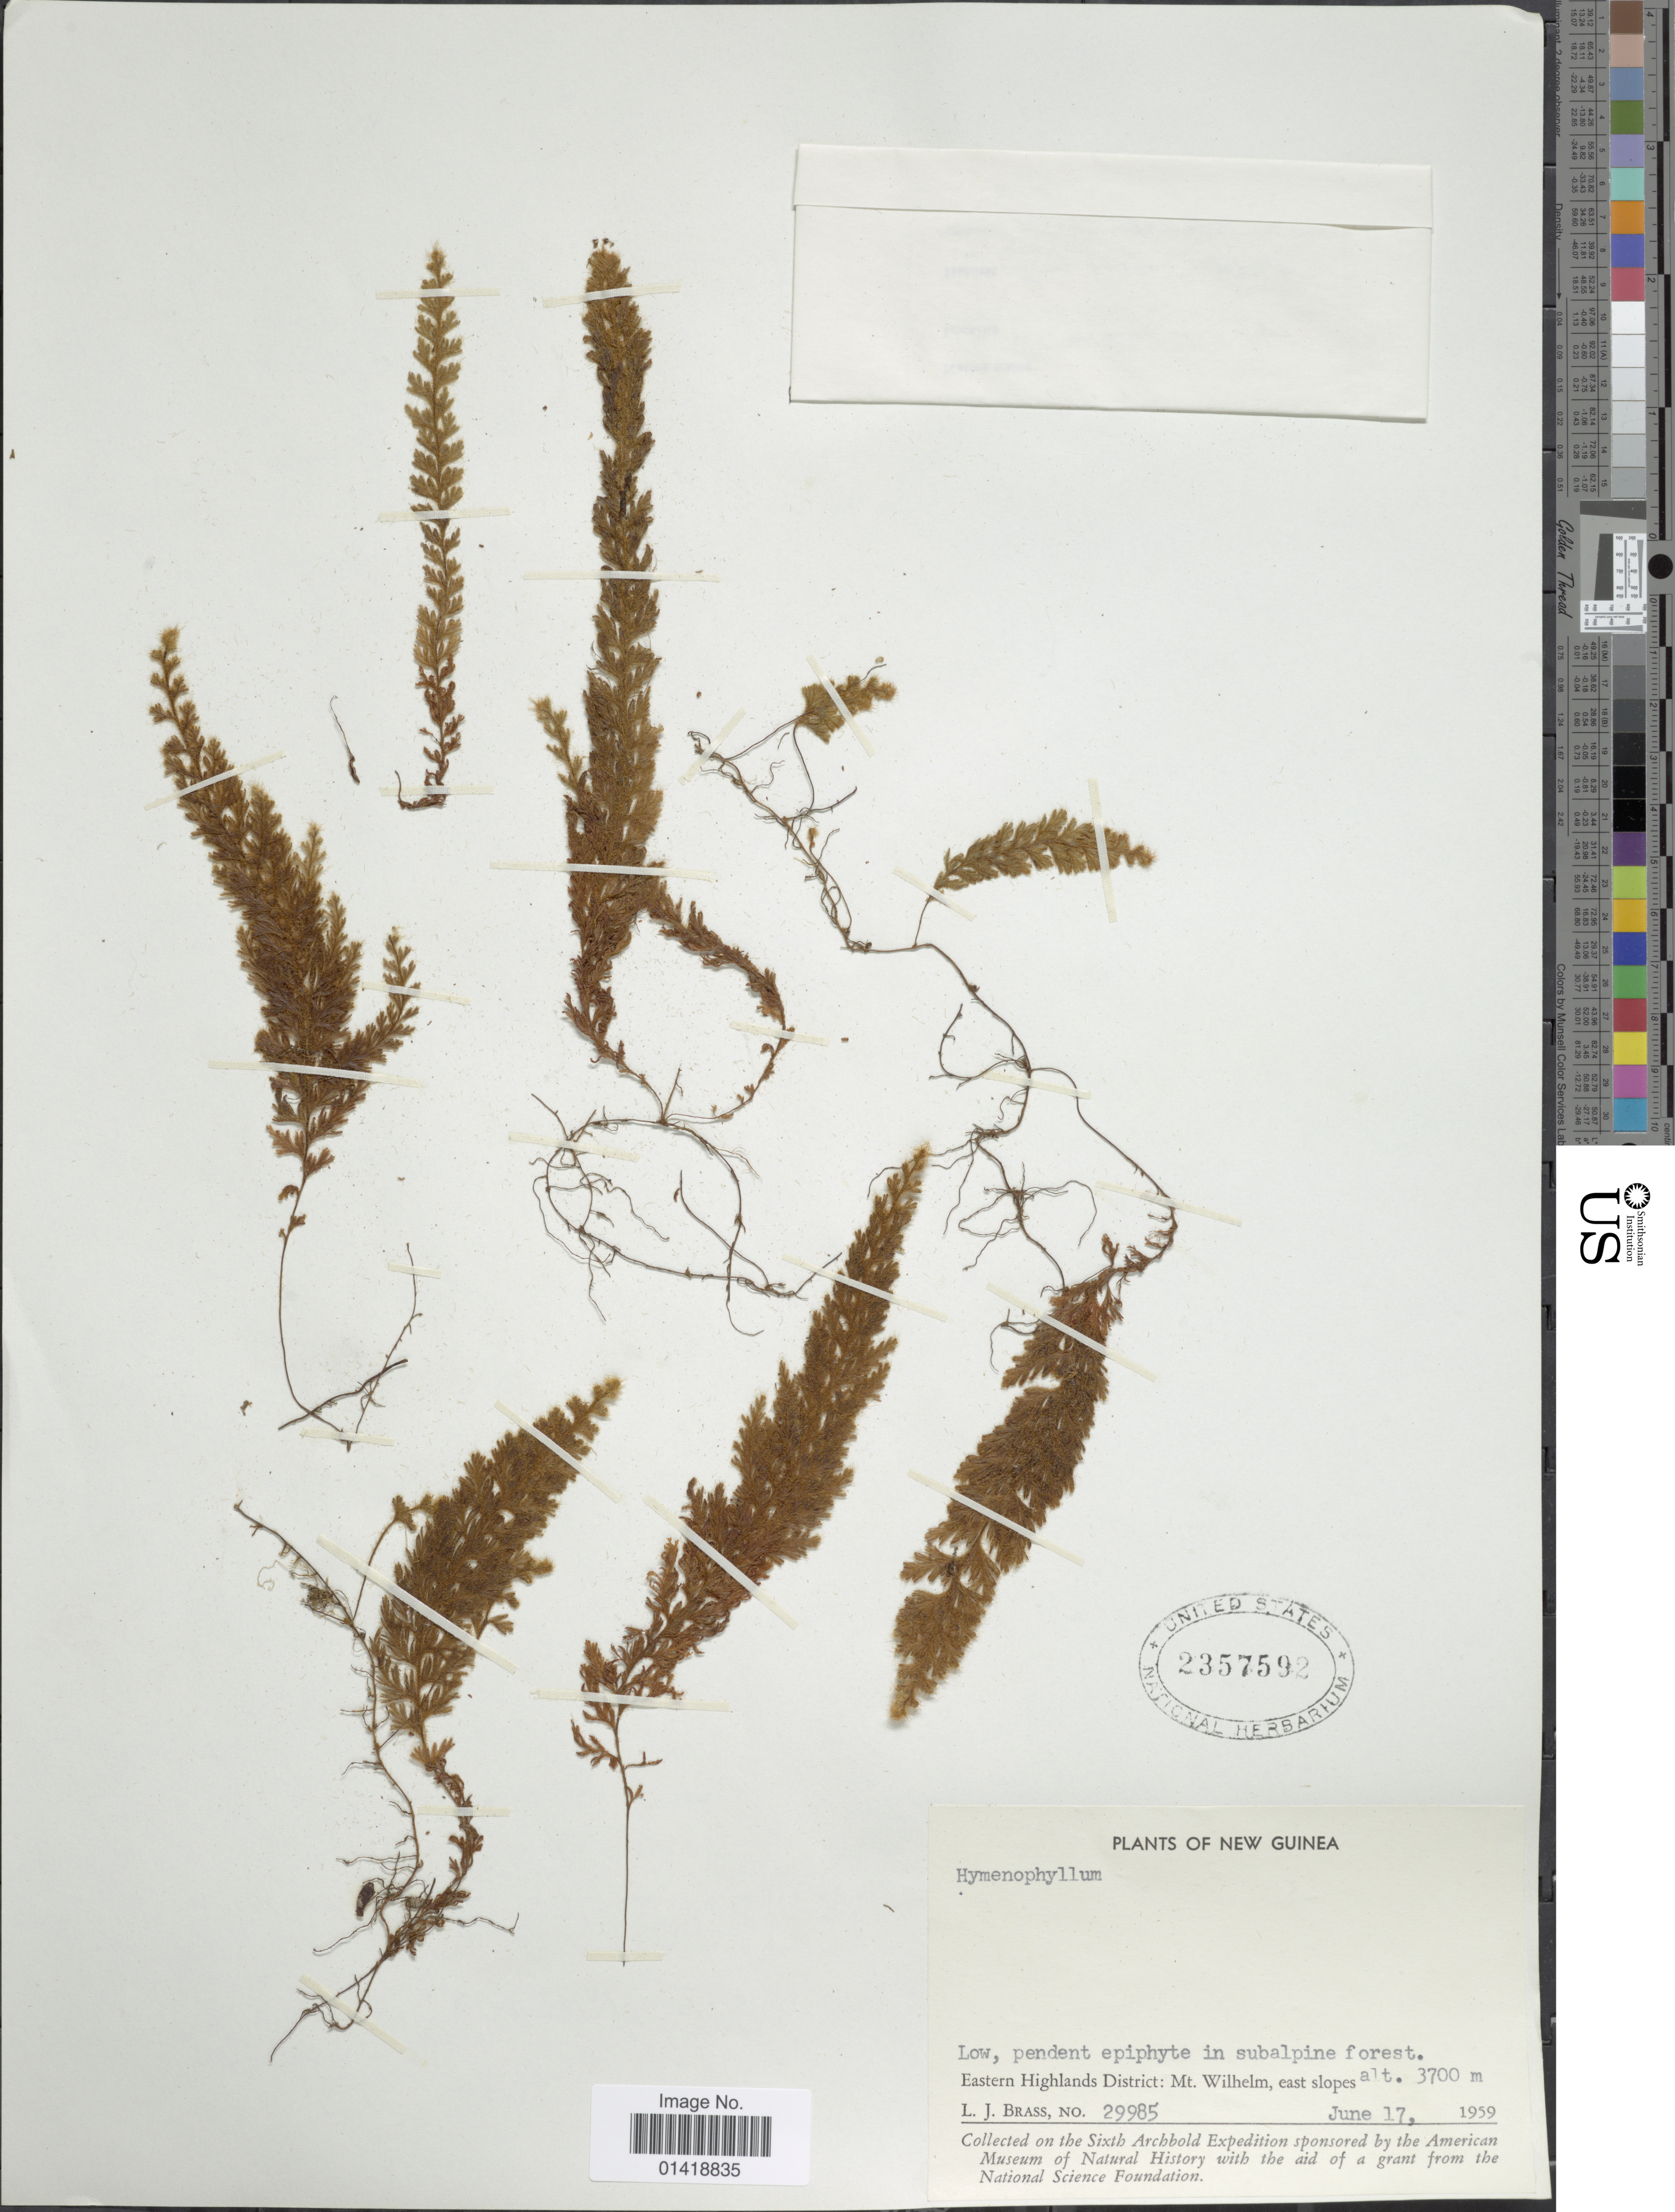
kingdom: Plantae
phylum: Tracheophyta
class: Polypodiopsida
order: Hymenophyllales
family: Hymenophyllaceae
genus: Hymenophyllum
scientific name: Hymenophyllum sp.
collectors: L. J. Brass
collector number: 29985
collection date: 1959-06-17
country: Papua New Guinea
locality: New Guinea. Eastern Highlands District: Mt. Wilhelm, east slopes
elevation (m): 3700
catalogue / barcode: US 2357592